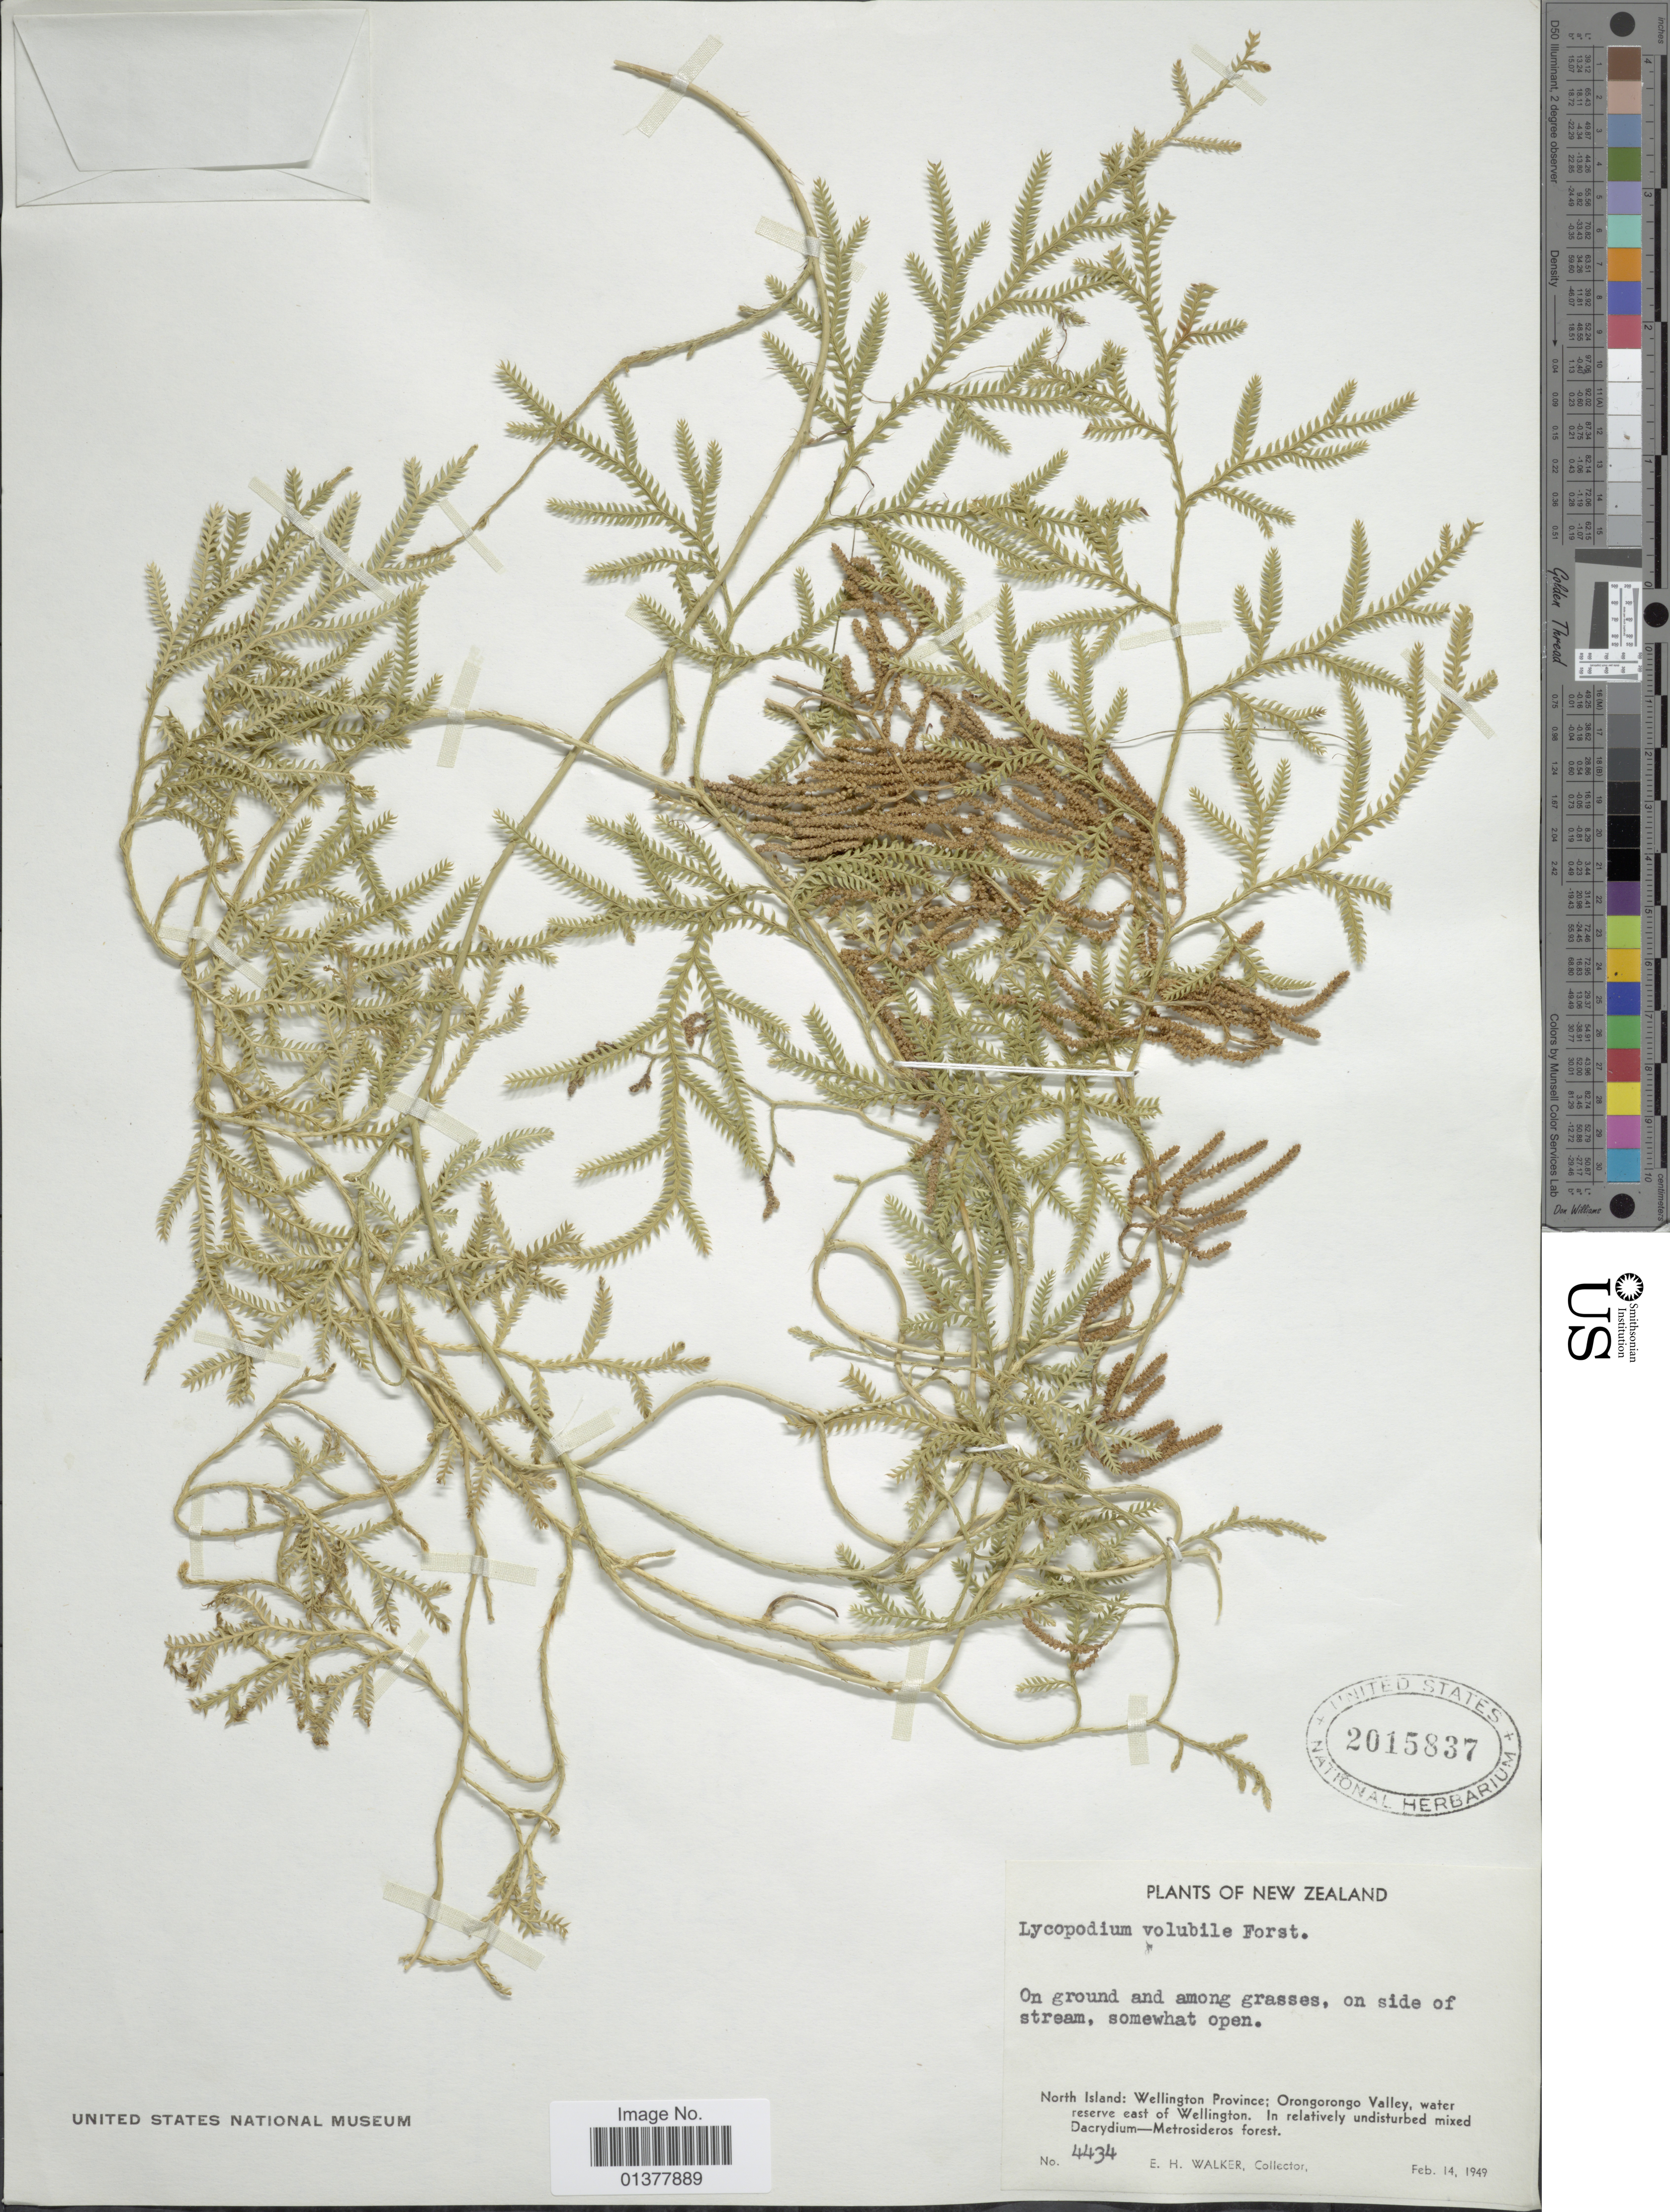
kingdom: Plantae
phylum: Tracheophyta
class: Lycopodiopsida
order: Lycopodiales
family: Lycopodiaceae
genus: Pseudodiphasium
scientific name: Pseudodiphasium volubile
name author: (G. Forst.) Holub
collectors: E. H. Walker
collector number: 4434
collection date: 1949-02-14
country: New Zealand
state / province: Wellington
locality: North Island, Orongorongo valley, water reserve east of Wellington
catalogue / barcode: US 2015837